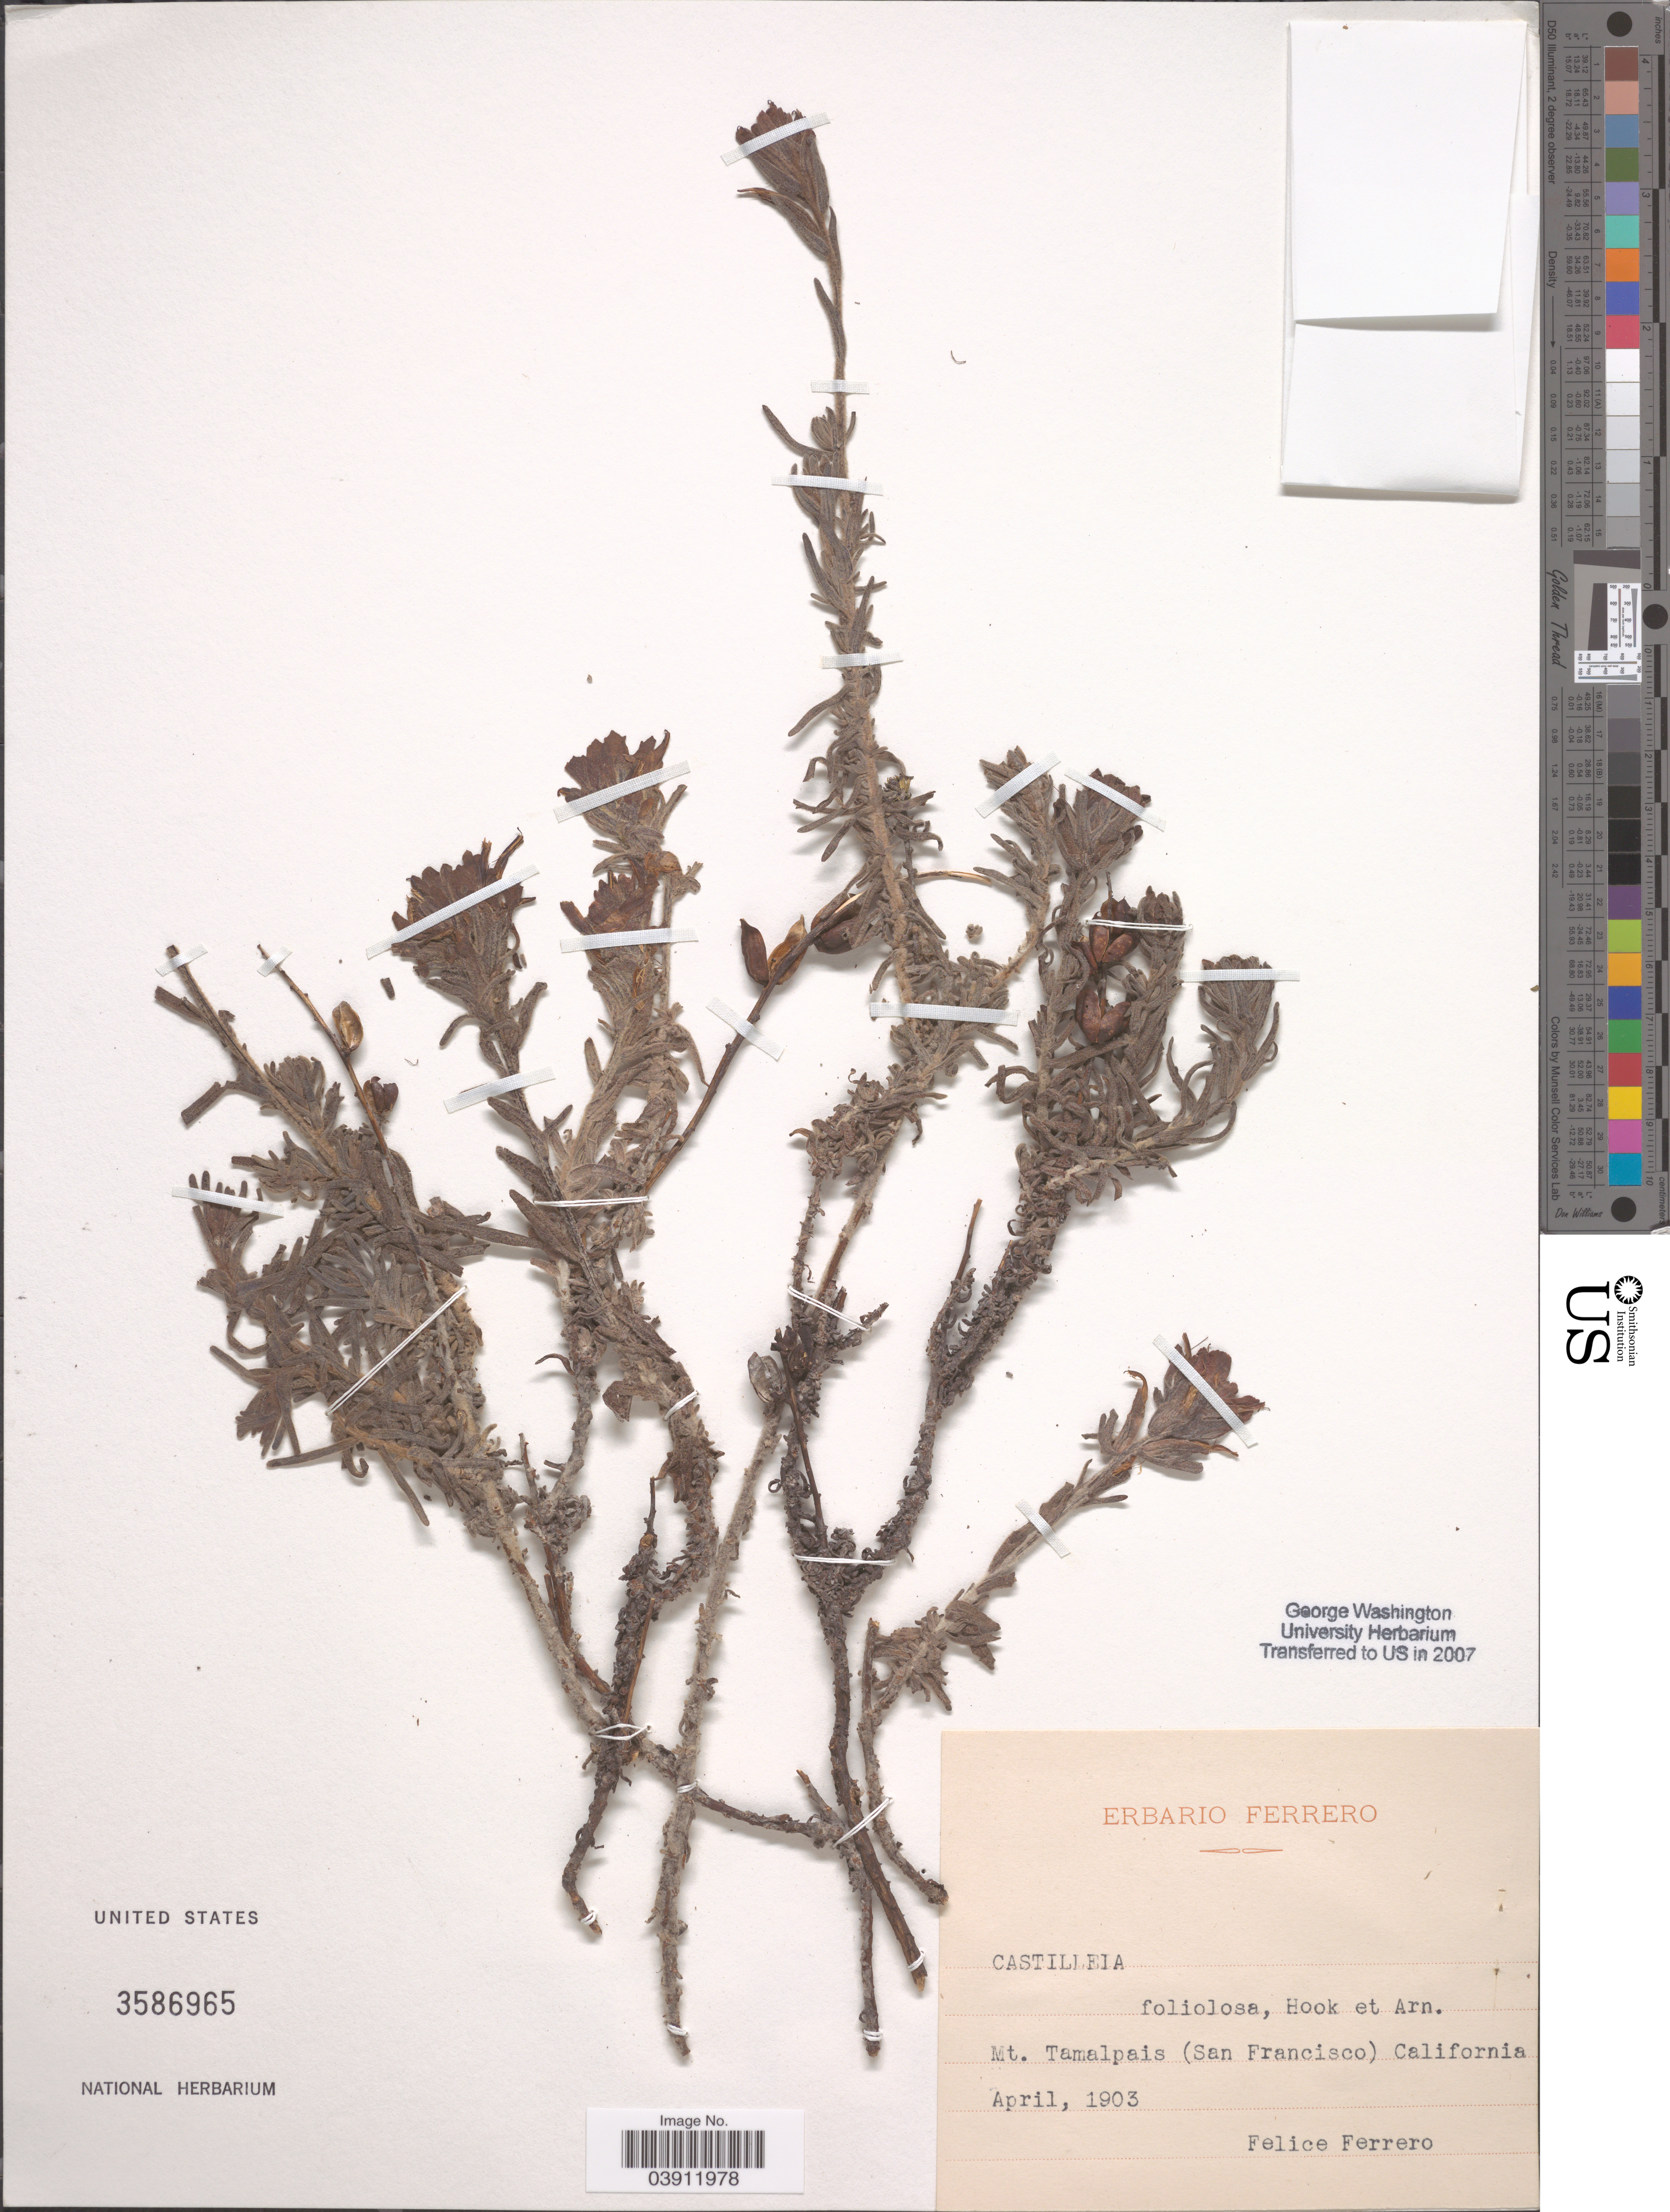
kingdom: Plantae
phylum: Tracheophyta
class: Magnoliopsida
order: Lamiales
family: Orobanchaceae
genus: Castilleja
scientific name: Castilleja foliolosa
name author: Hook. f.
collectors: F. Ferrero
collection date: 1903-04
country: United States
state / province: California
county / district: San Francisco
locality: Mt. Tamalpais (San Francisco).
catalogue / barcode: US 3586965